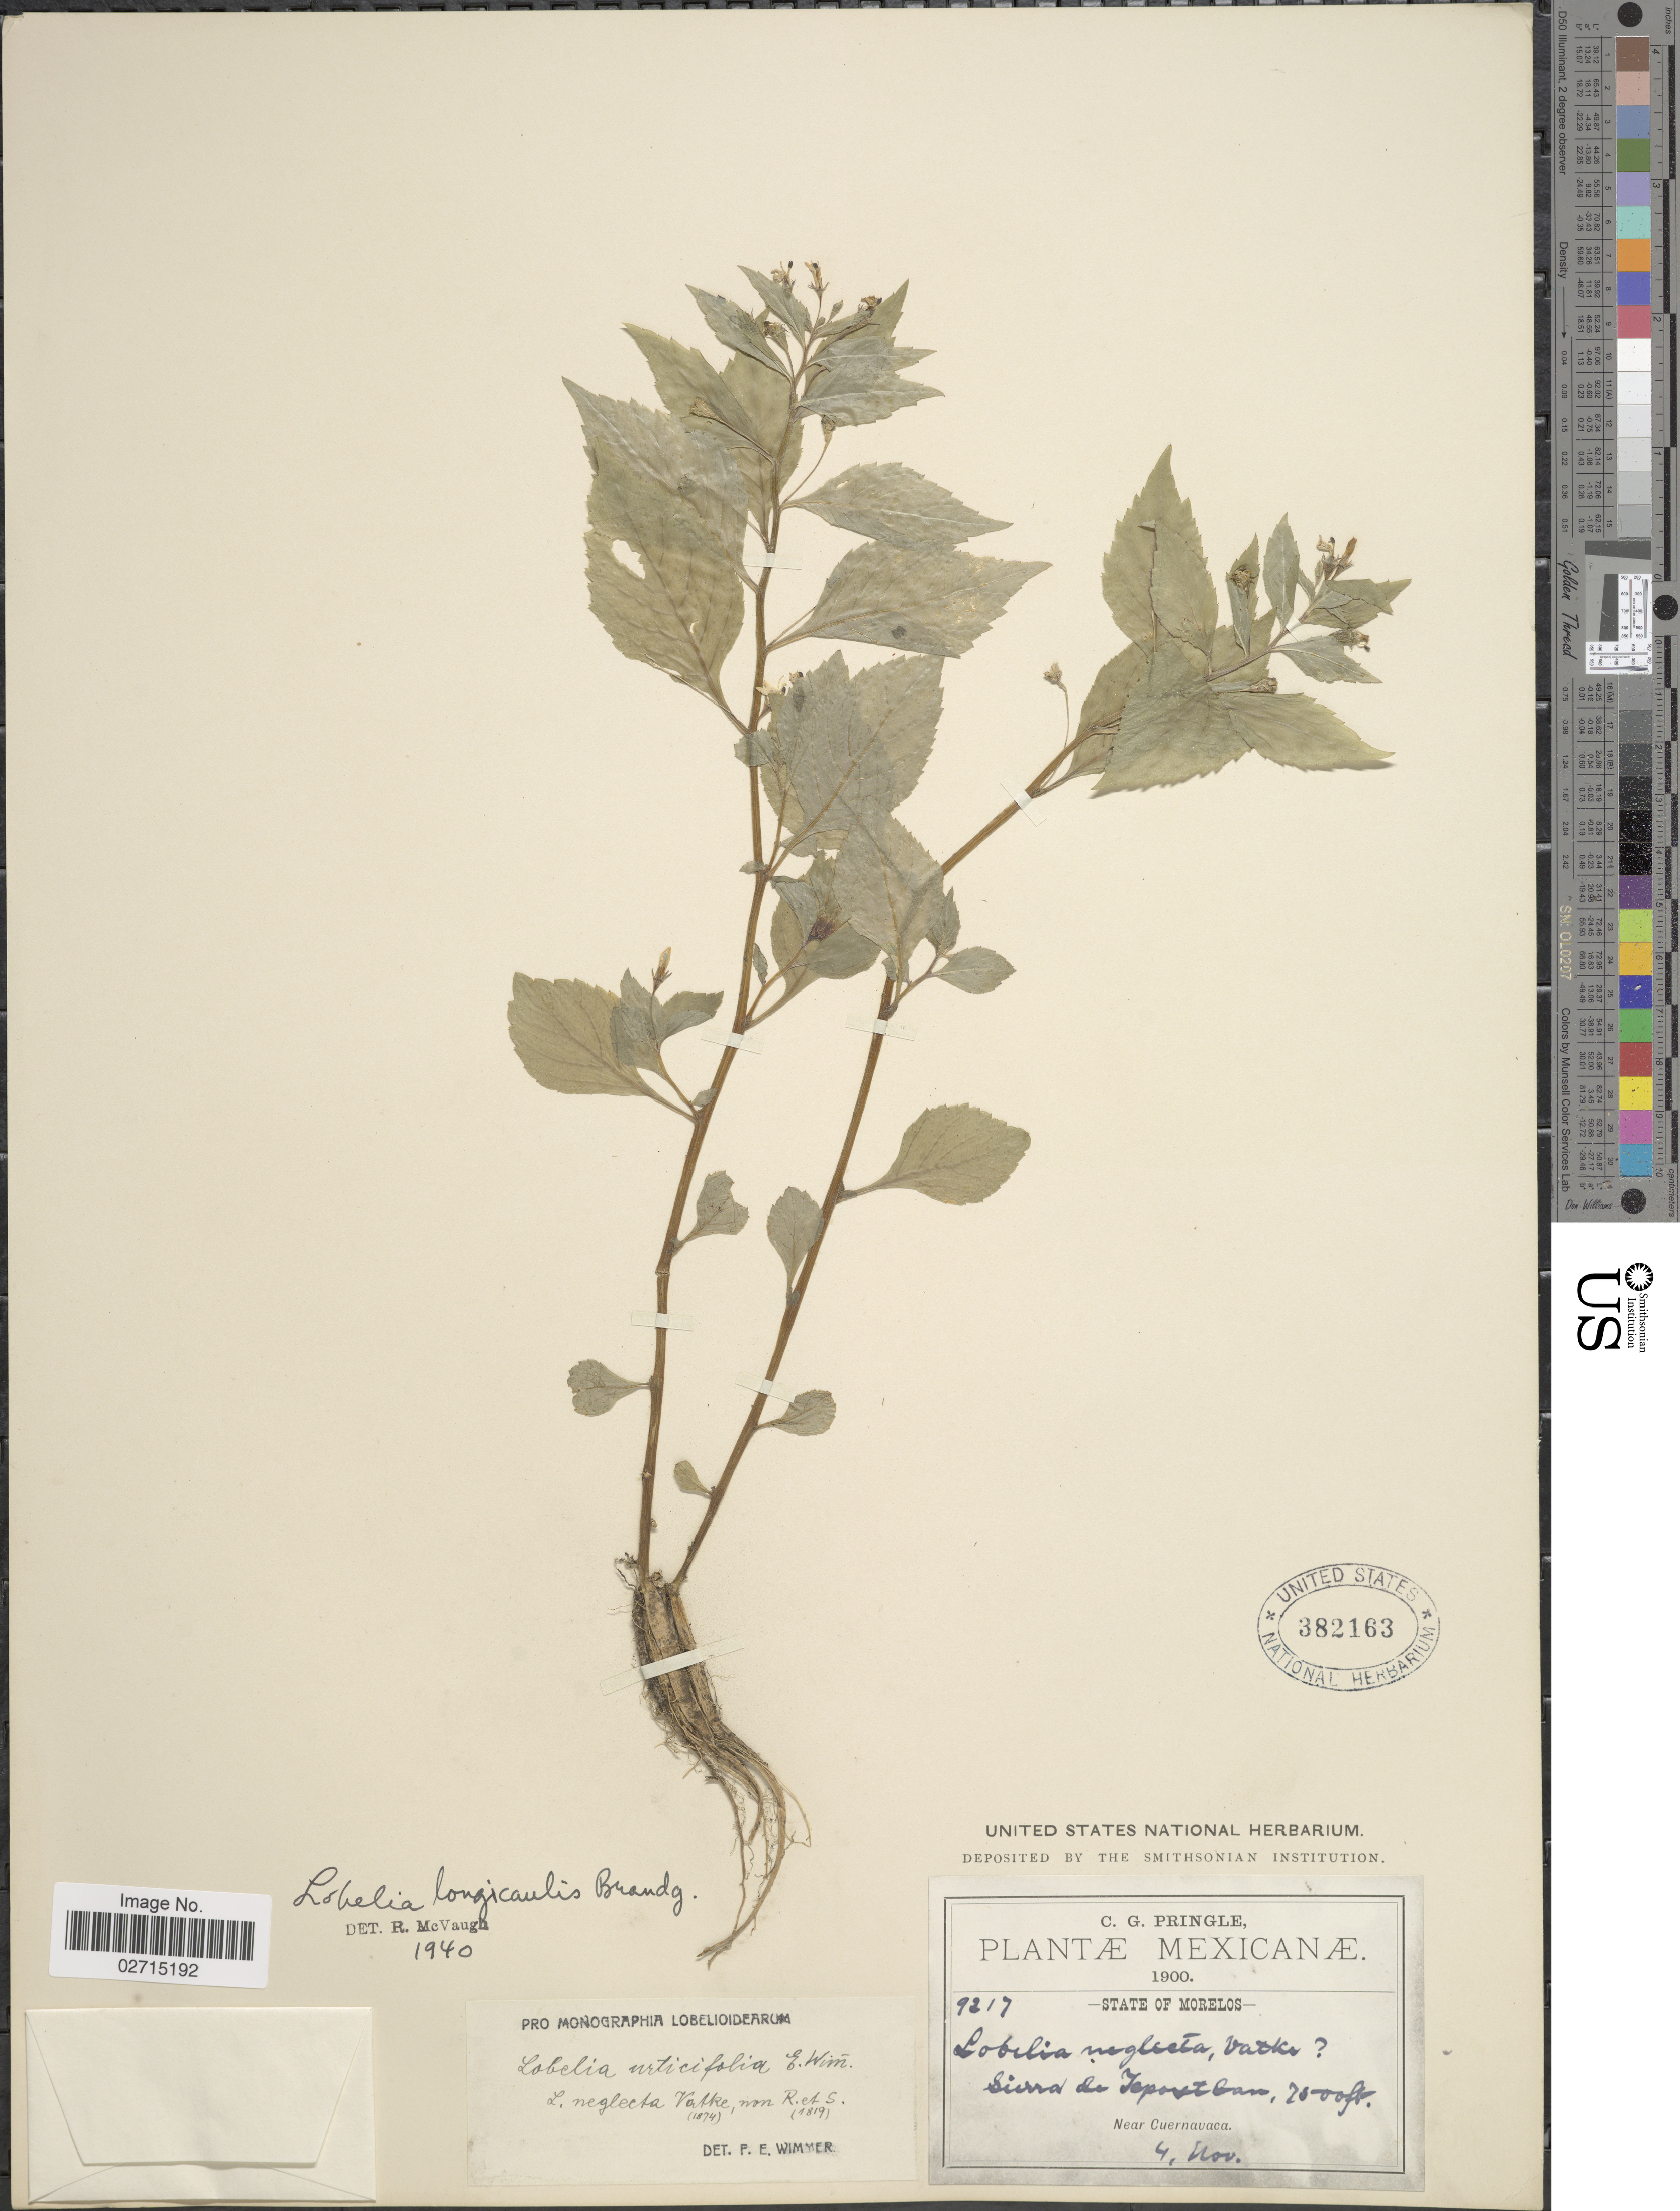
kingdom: Plantae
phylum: Tracheophyta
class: Magnoliopsida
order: Asterales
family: Campanulaceae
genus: Lobelia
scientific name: Lobelia longicaulis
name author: Brandegee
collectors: C. G. Pringle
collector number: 9217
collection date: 1900-11-04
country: Mexico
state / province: Morelos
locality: Sierra de Tepoztlan, near Cuernavaca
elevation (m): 762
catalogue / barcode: US 382163